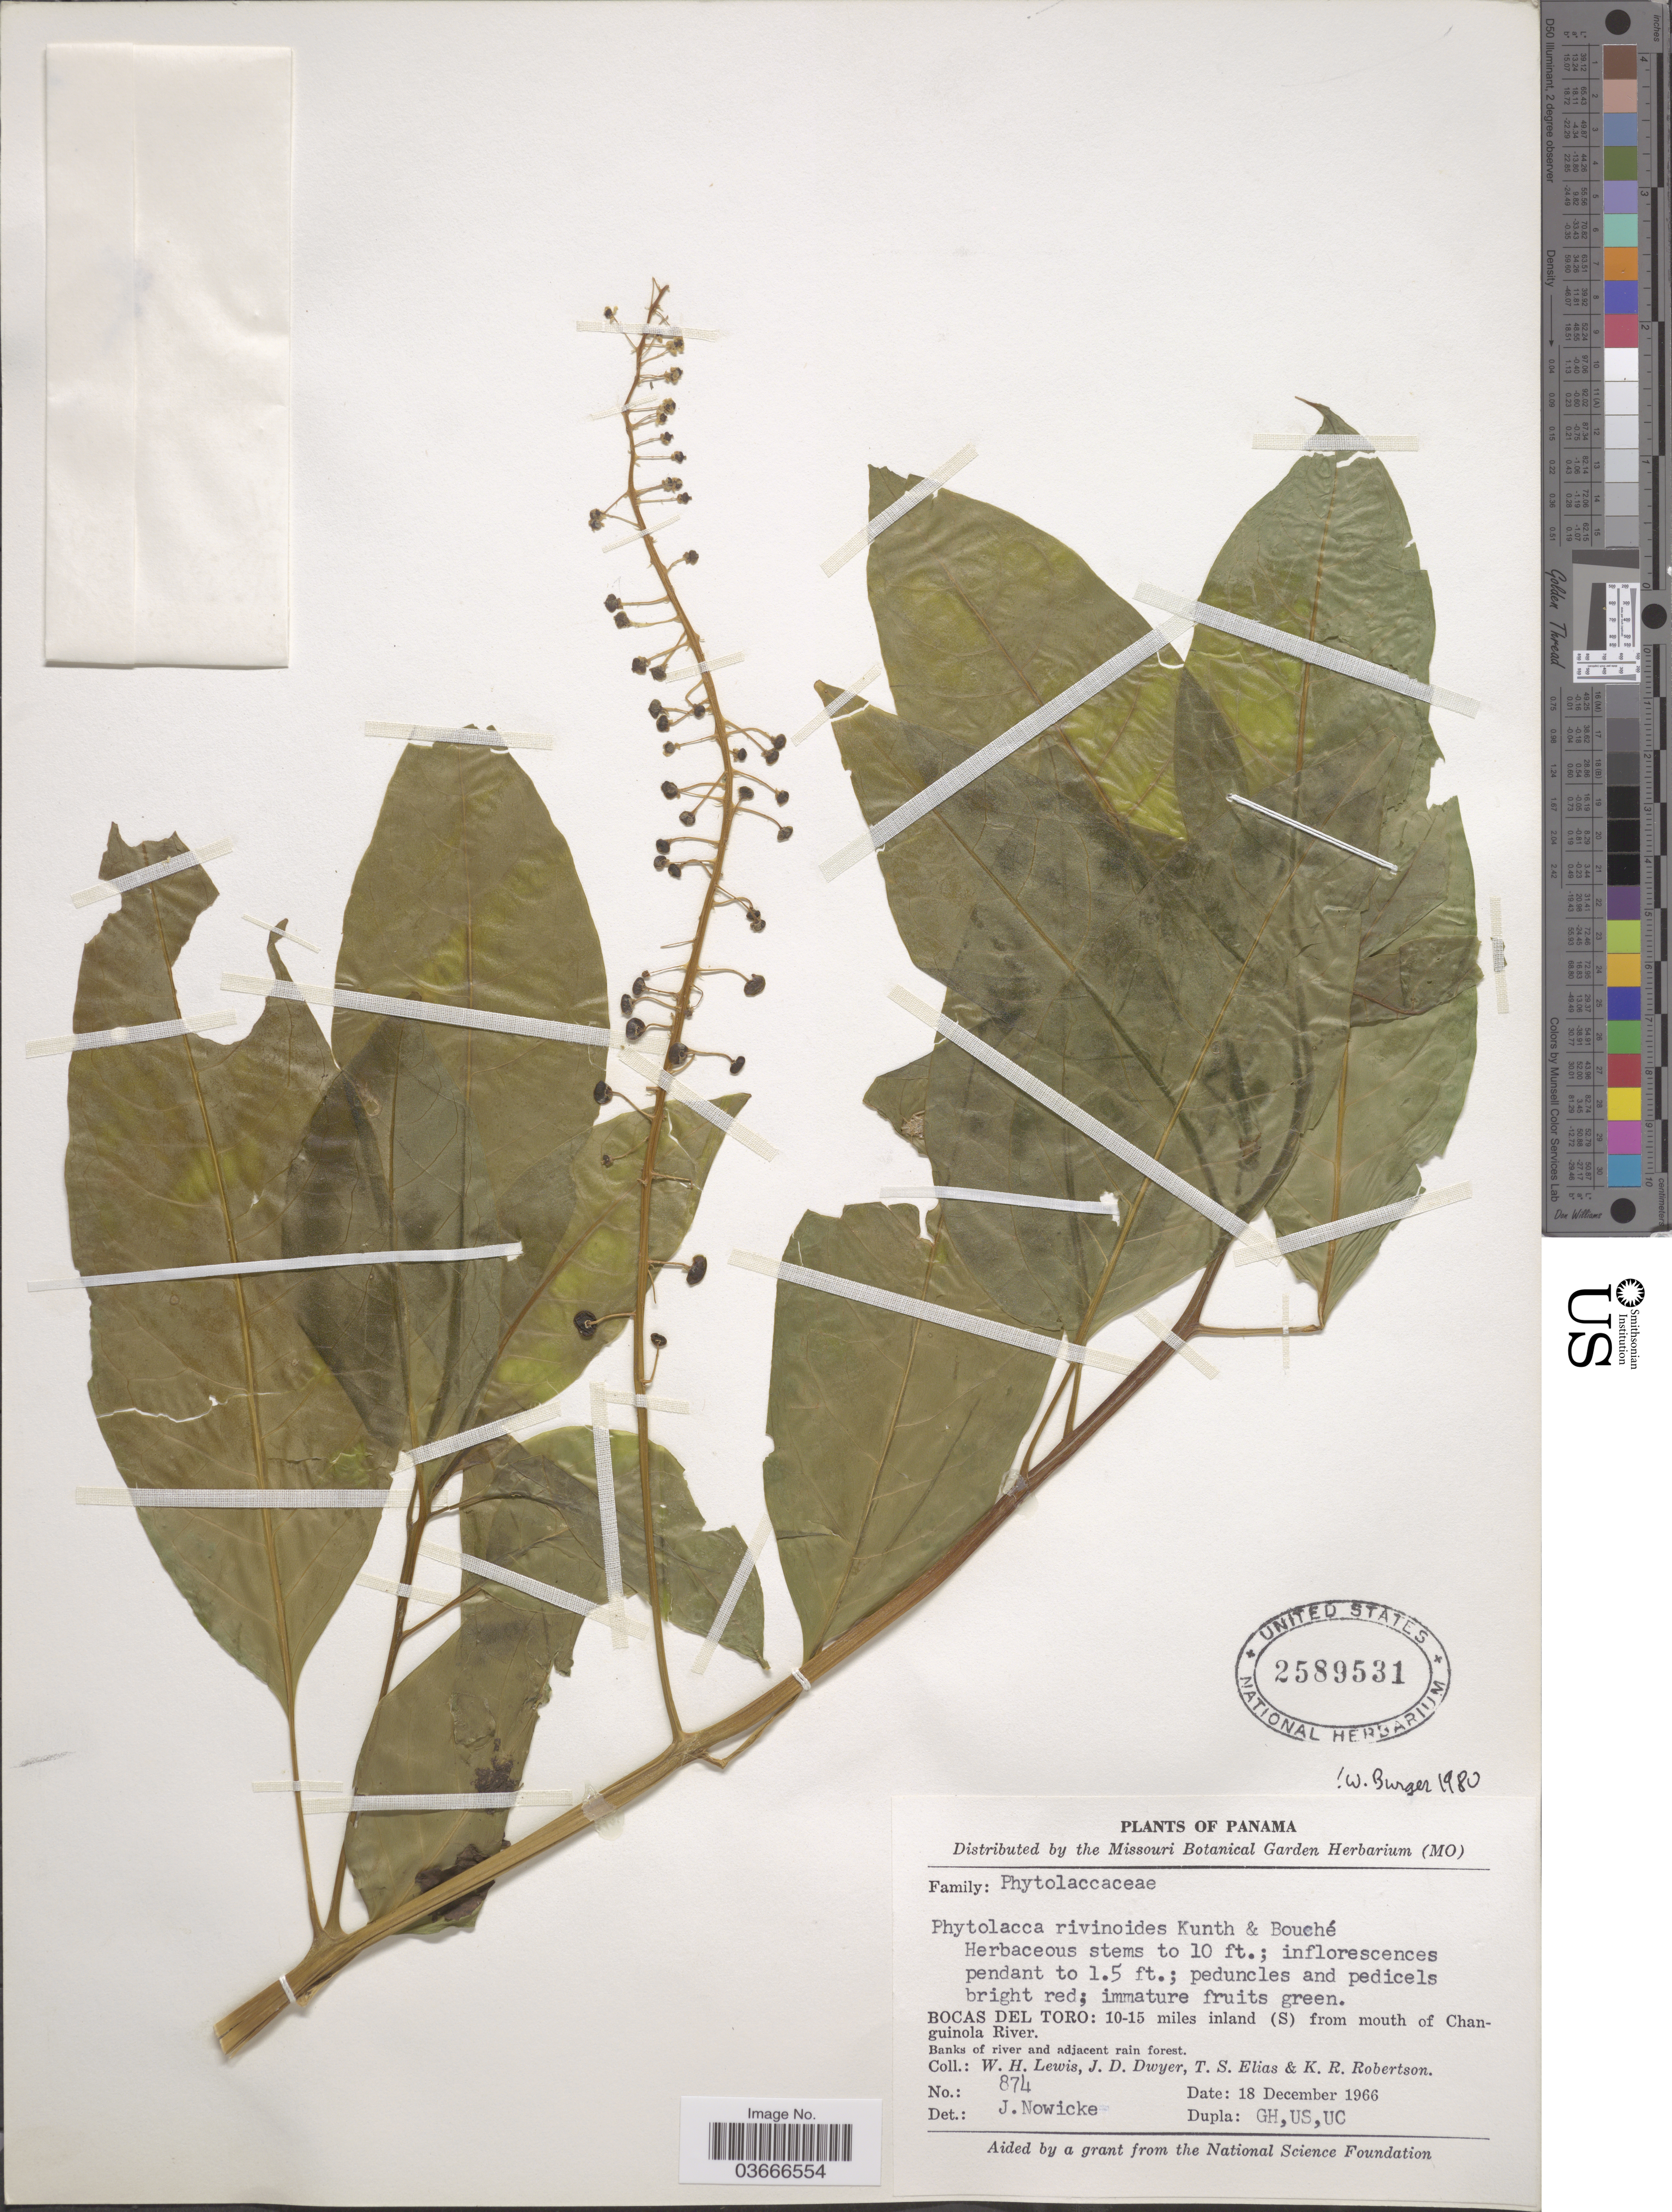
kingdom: Plantae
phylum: Tracheophyta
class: Magnoliopsida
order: Caryophyllales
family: Phytolaccaceae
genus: Phytolacca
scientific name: Phytolacca rivinoides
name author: Kunth & C.D. Bouché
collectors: W. H. Lewis, J. D. Dwyer, T. S. Elias & K. Robertson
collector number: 874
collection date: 1966-12-18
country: Panama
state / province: Bocas del Toro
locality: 10-15 miles inland (S) from mouth of Changuinola River.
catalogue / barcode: US 2589531